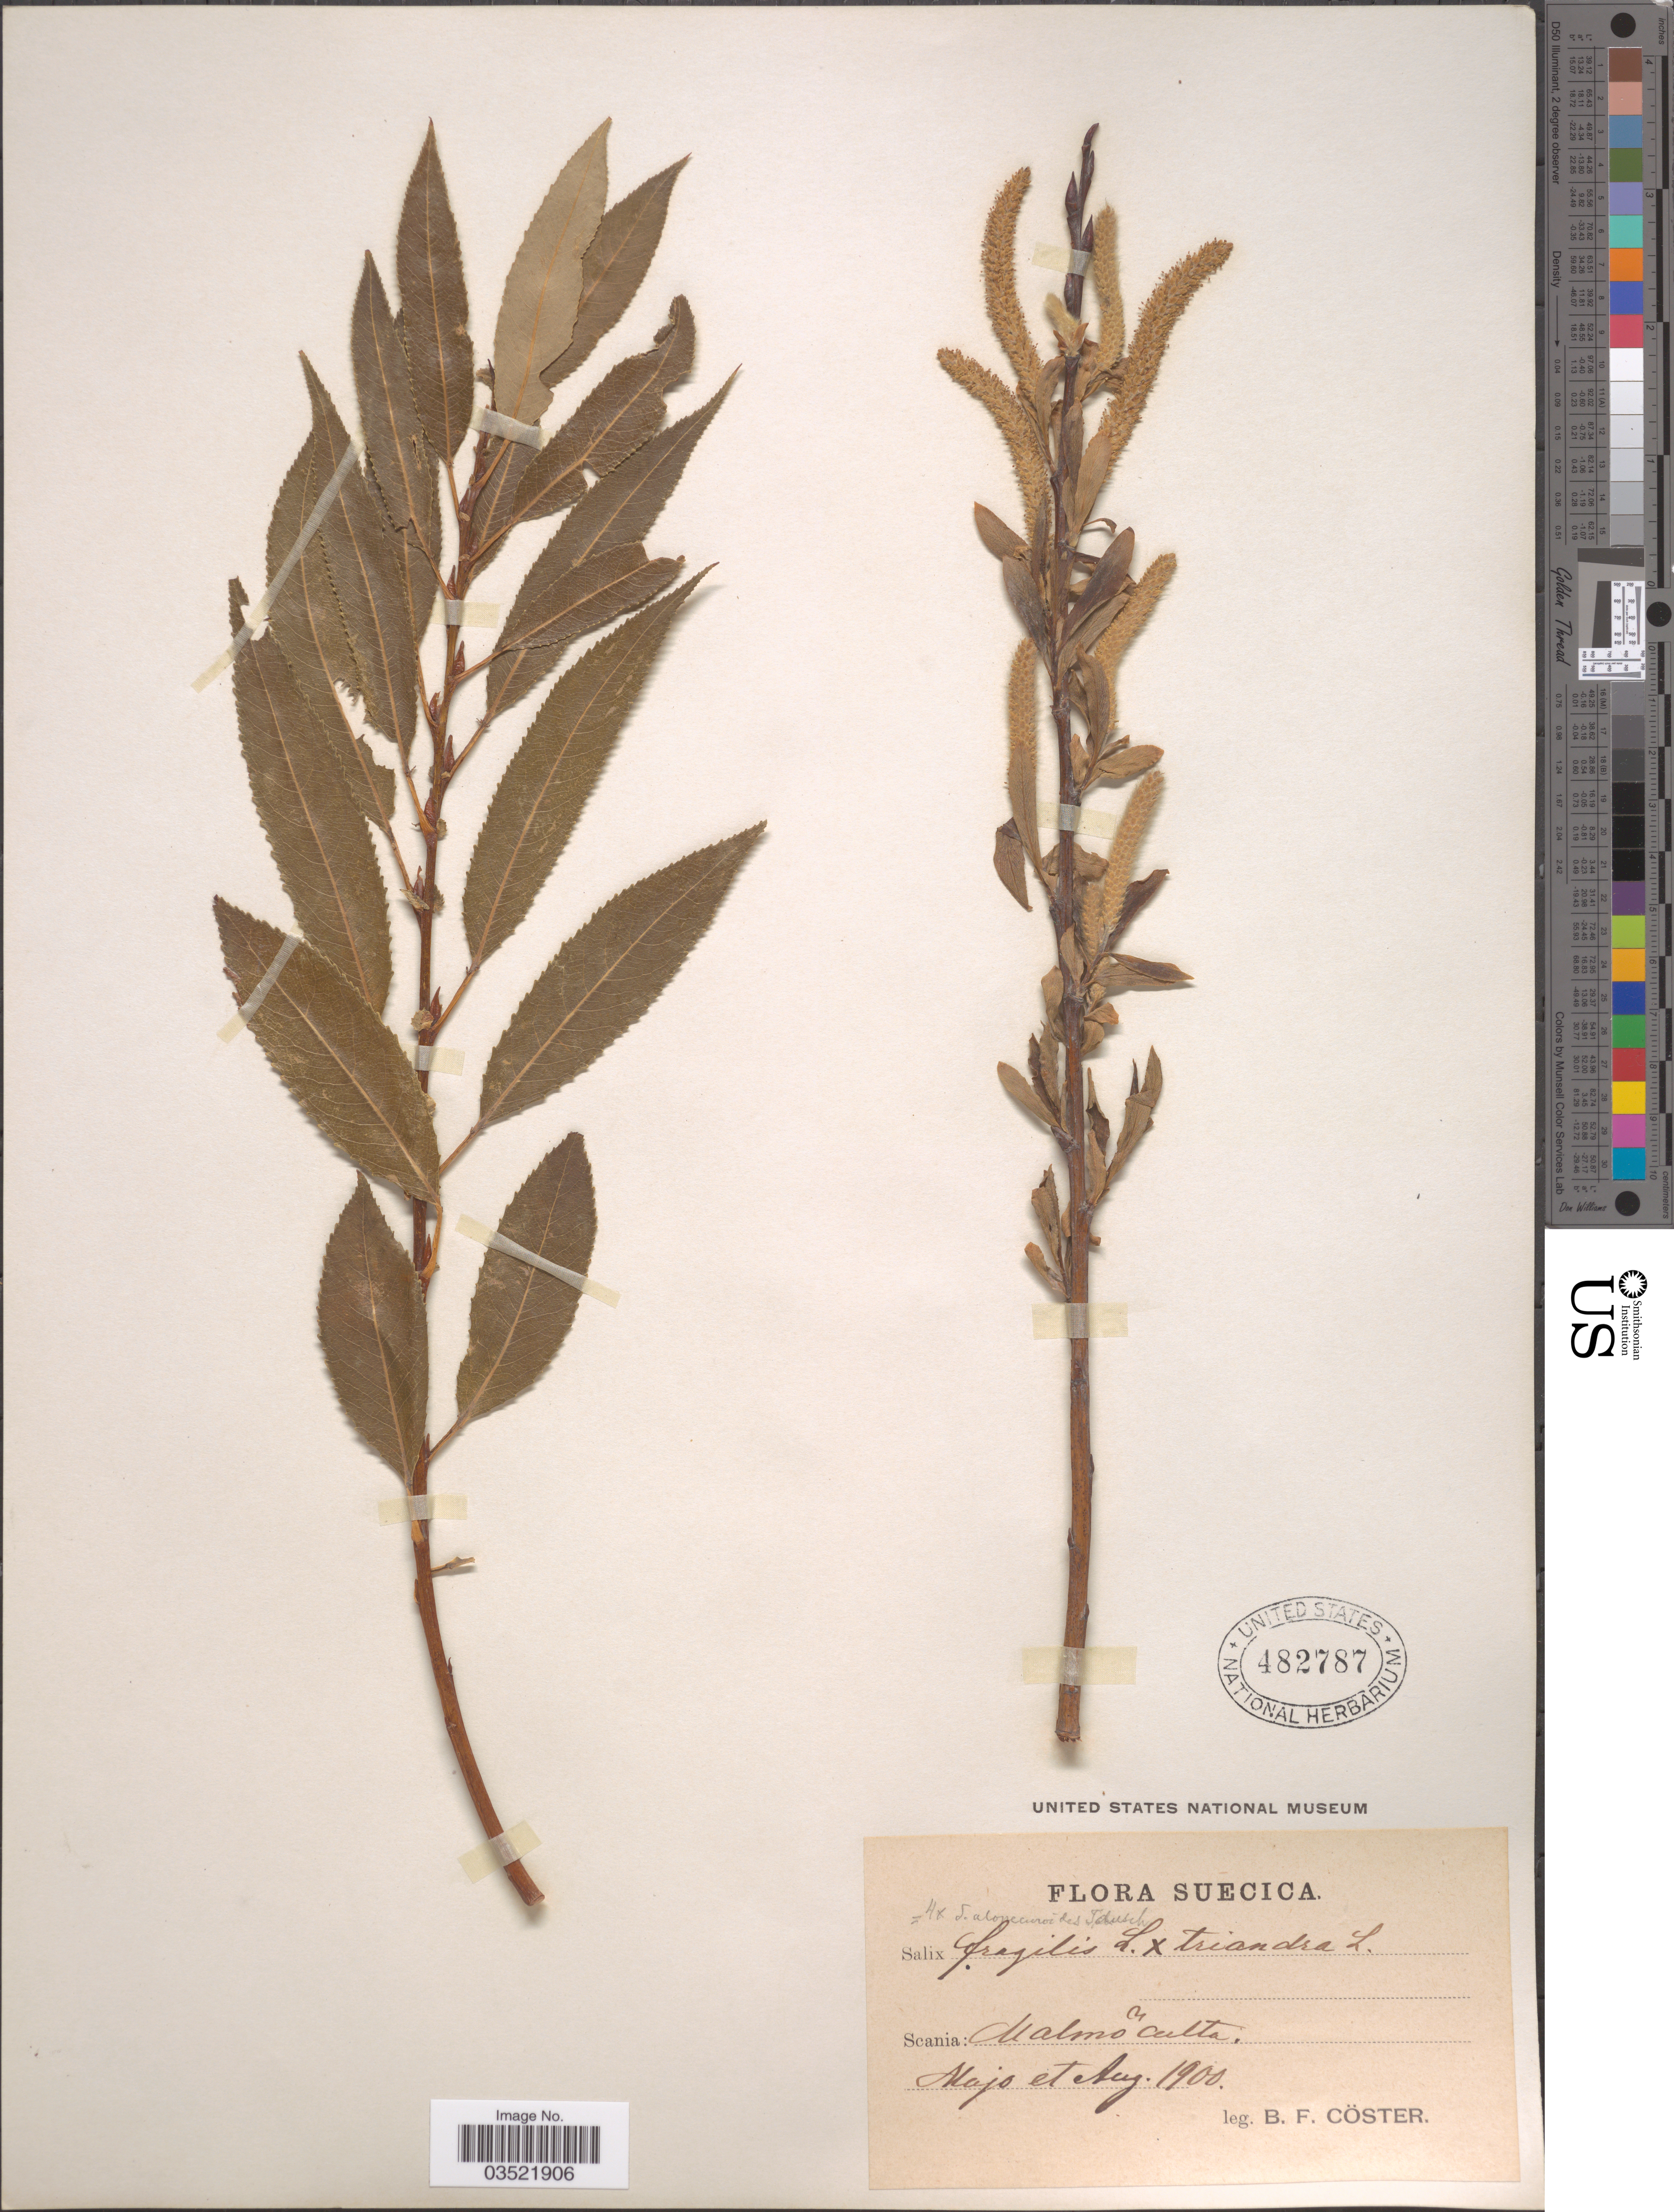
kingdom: Plantae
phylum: Tracheophyta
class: Magnoliopsida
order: Malpighiales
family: Salicaceae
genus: Salix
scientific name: Salix fragilis x S. triandra L.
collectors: B. Cöster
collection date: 1900-05/1900-08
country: Sweden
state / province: Skåne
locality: Suecica. Scania: Malmö.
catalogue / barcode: US 482787